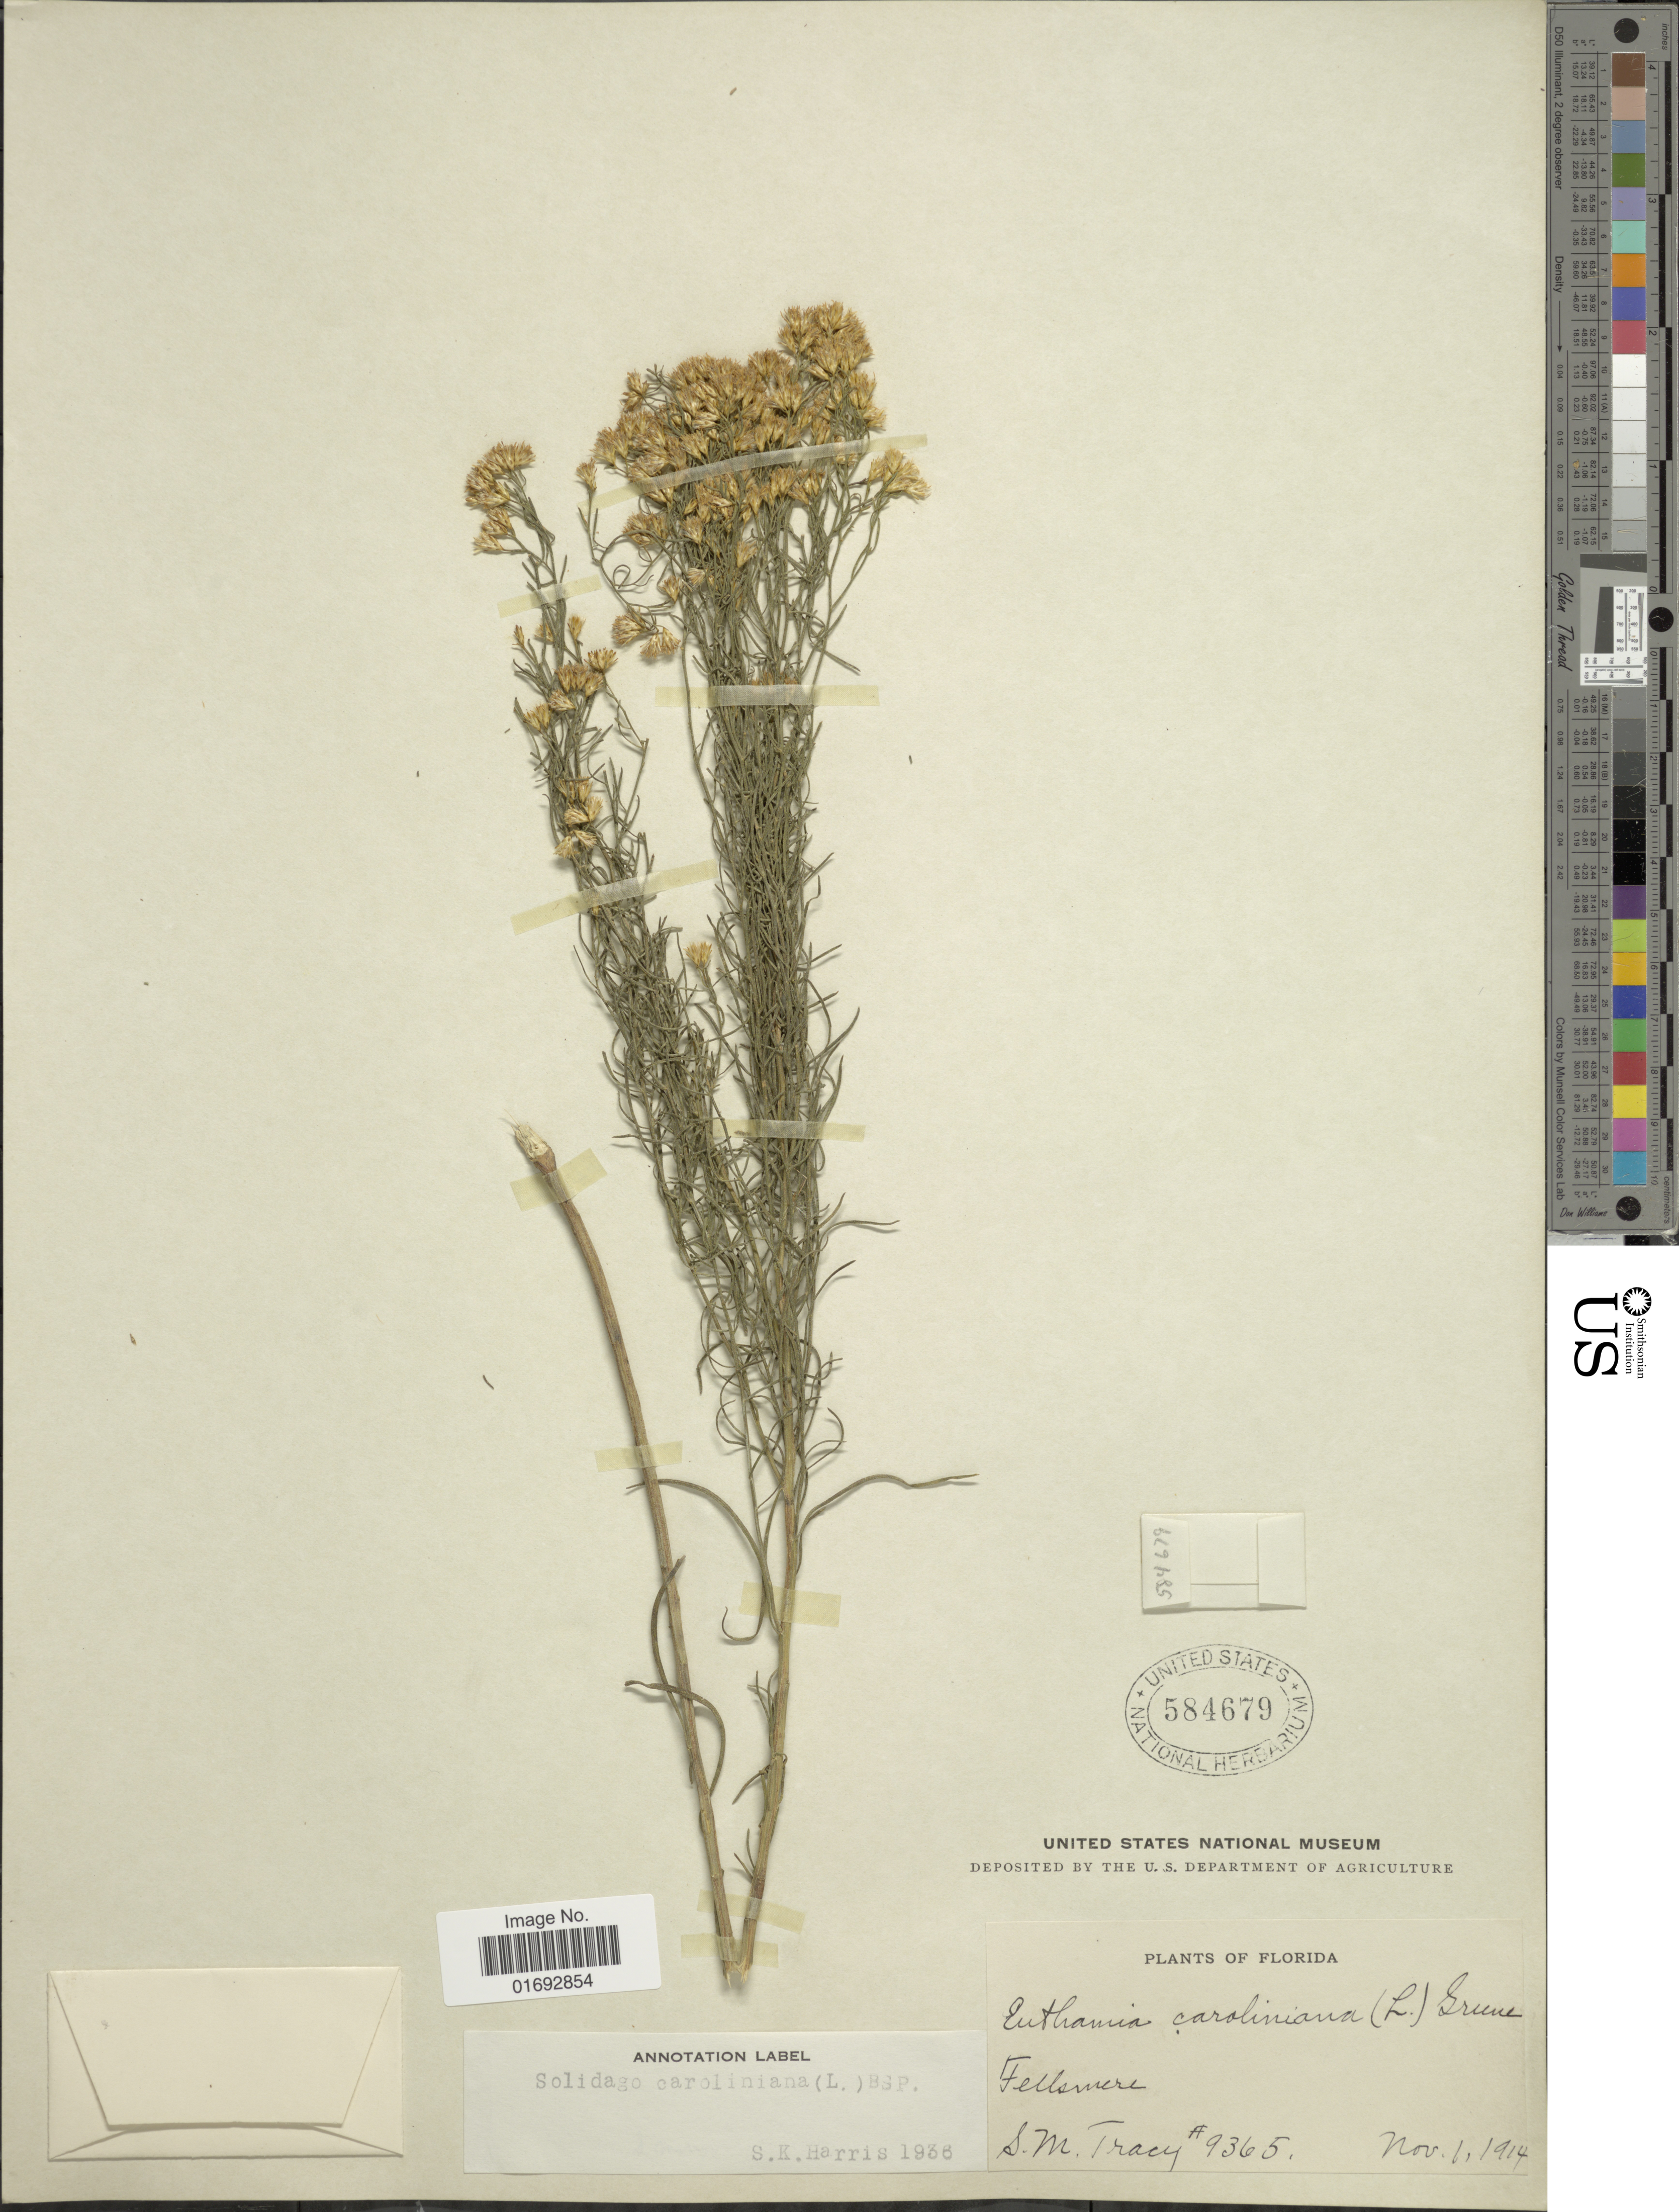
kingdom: Plantae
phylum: Tracheophyta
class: Magnoliopsida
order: Asterales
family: Asteraceae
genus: Euthamia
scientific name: Euthamia tenuifolia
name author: (Pursh) Nutt.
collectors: S. M. Tracy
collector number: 9365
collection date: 1914-11-01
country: United States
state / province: Florida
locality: Fellsmere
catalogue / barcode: US 584679